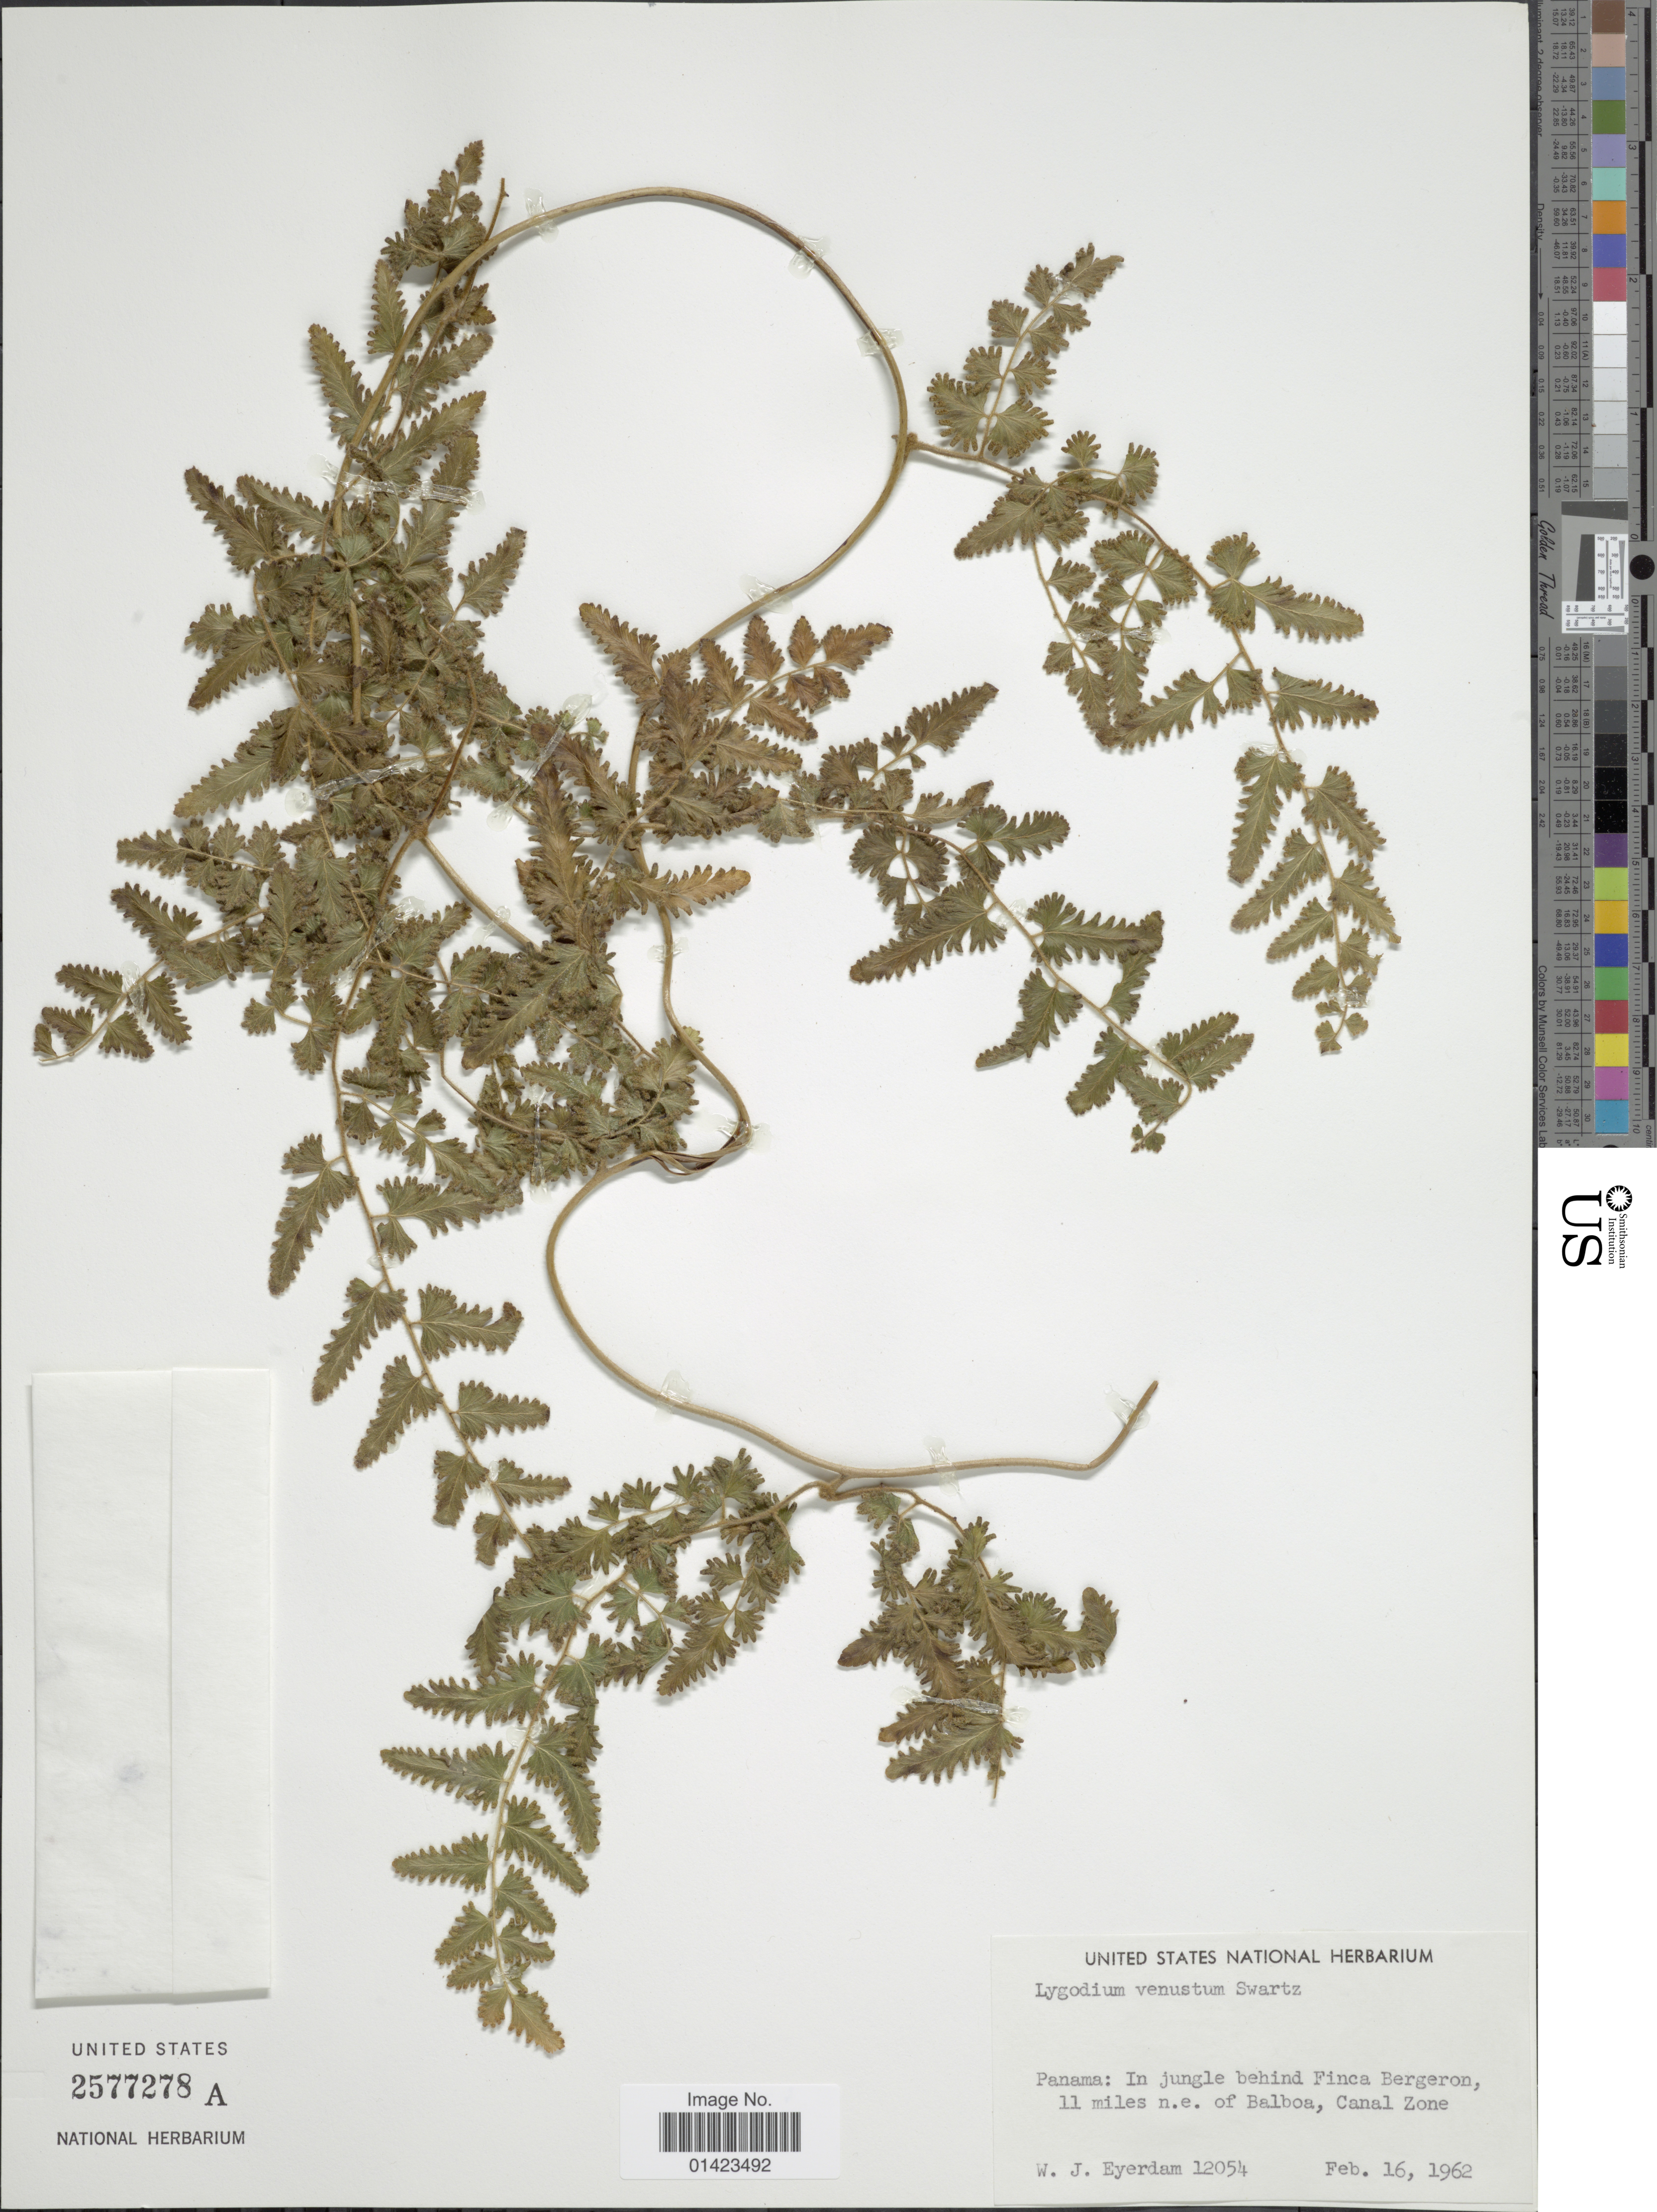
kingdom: Plantae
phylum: Tracheophyta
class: Polypodiopsida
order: Schizaeales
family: Lygodiaceae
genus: Lygodium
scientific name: Lygodium venustum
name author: Sw.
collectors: W. J. Eyerdam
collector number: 12054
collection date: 1962-02-16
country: Panama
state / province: Panamá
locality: Panama: in jungle behind Finca Borgeron, 11miles n.e. of Balboa, Canal Zone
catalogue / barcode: US 2577278A